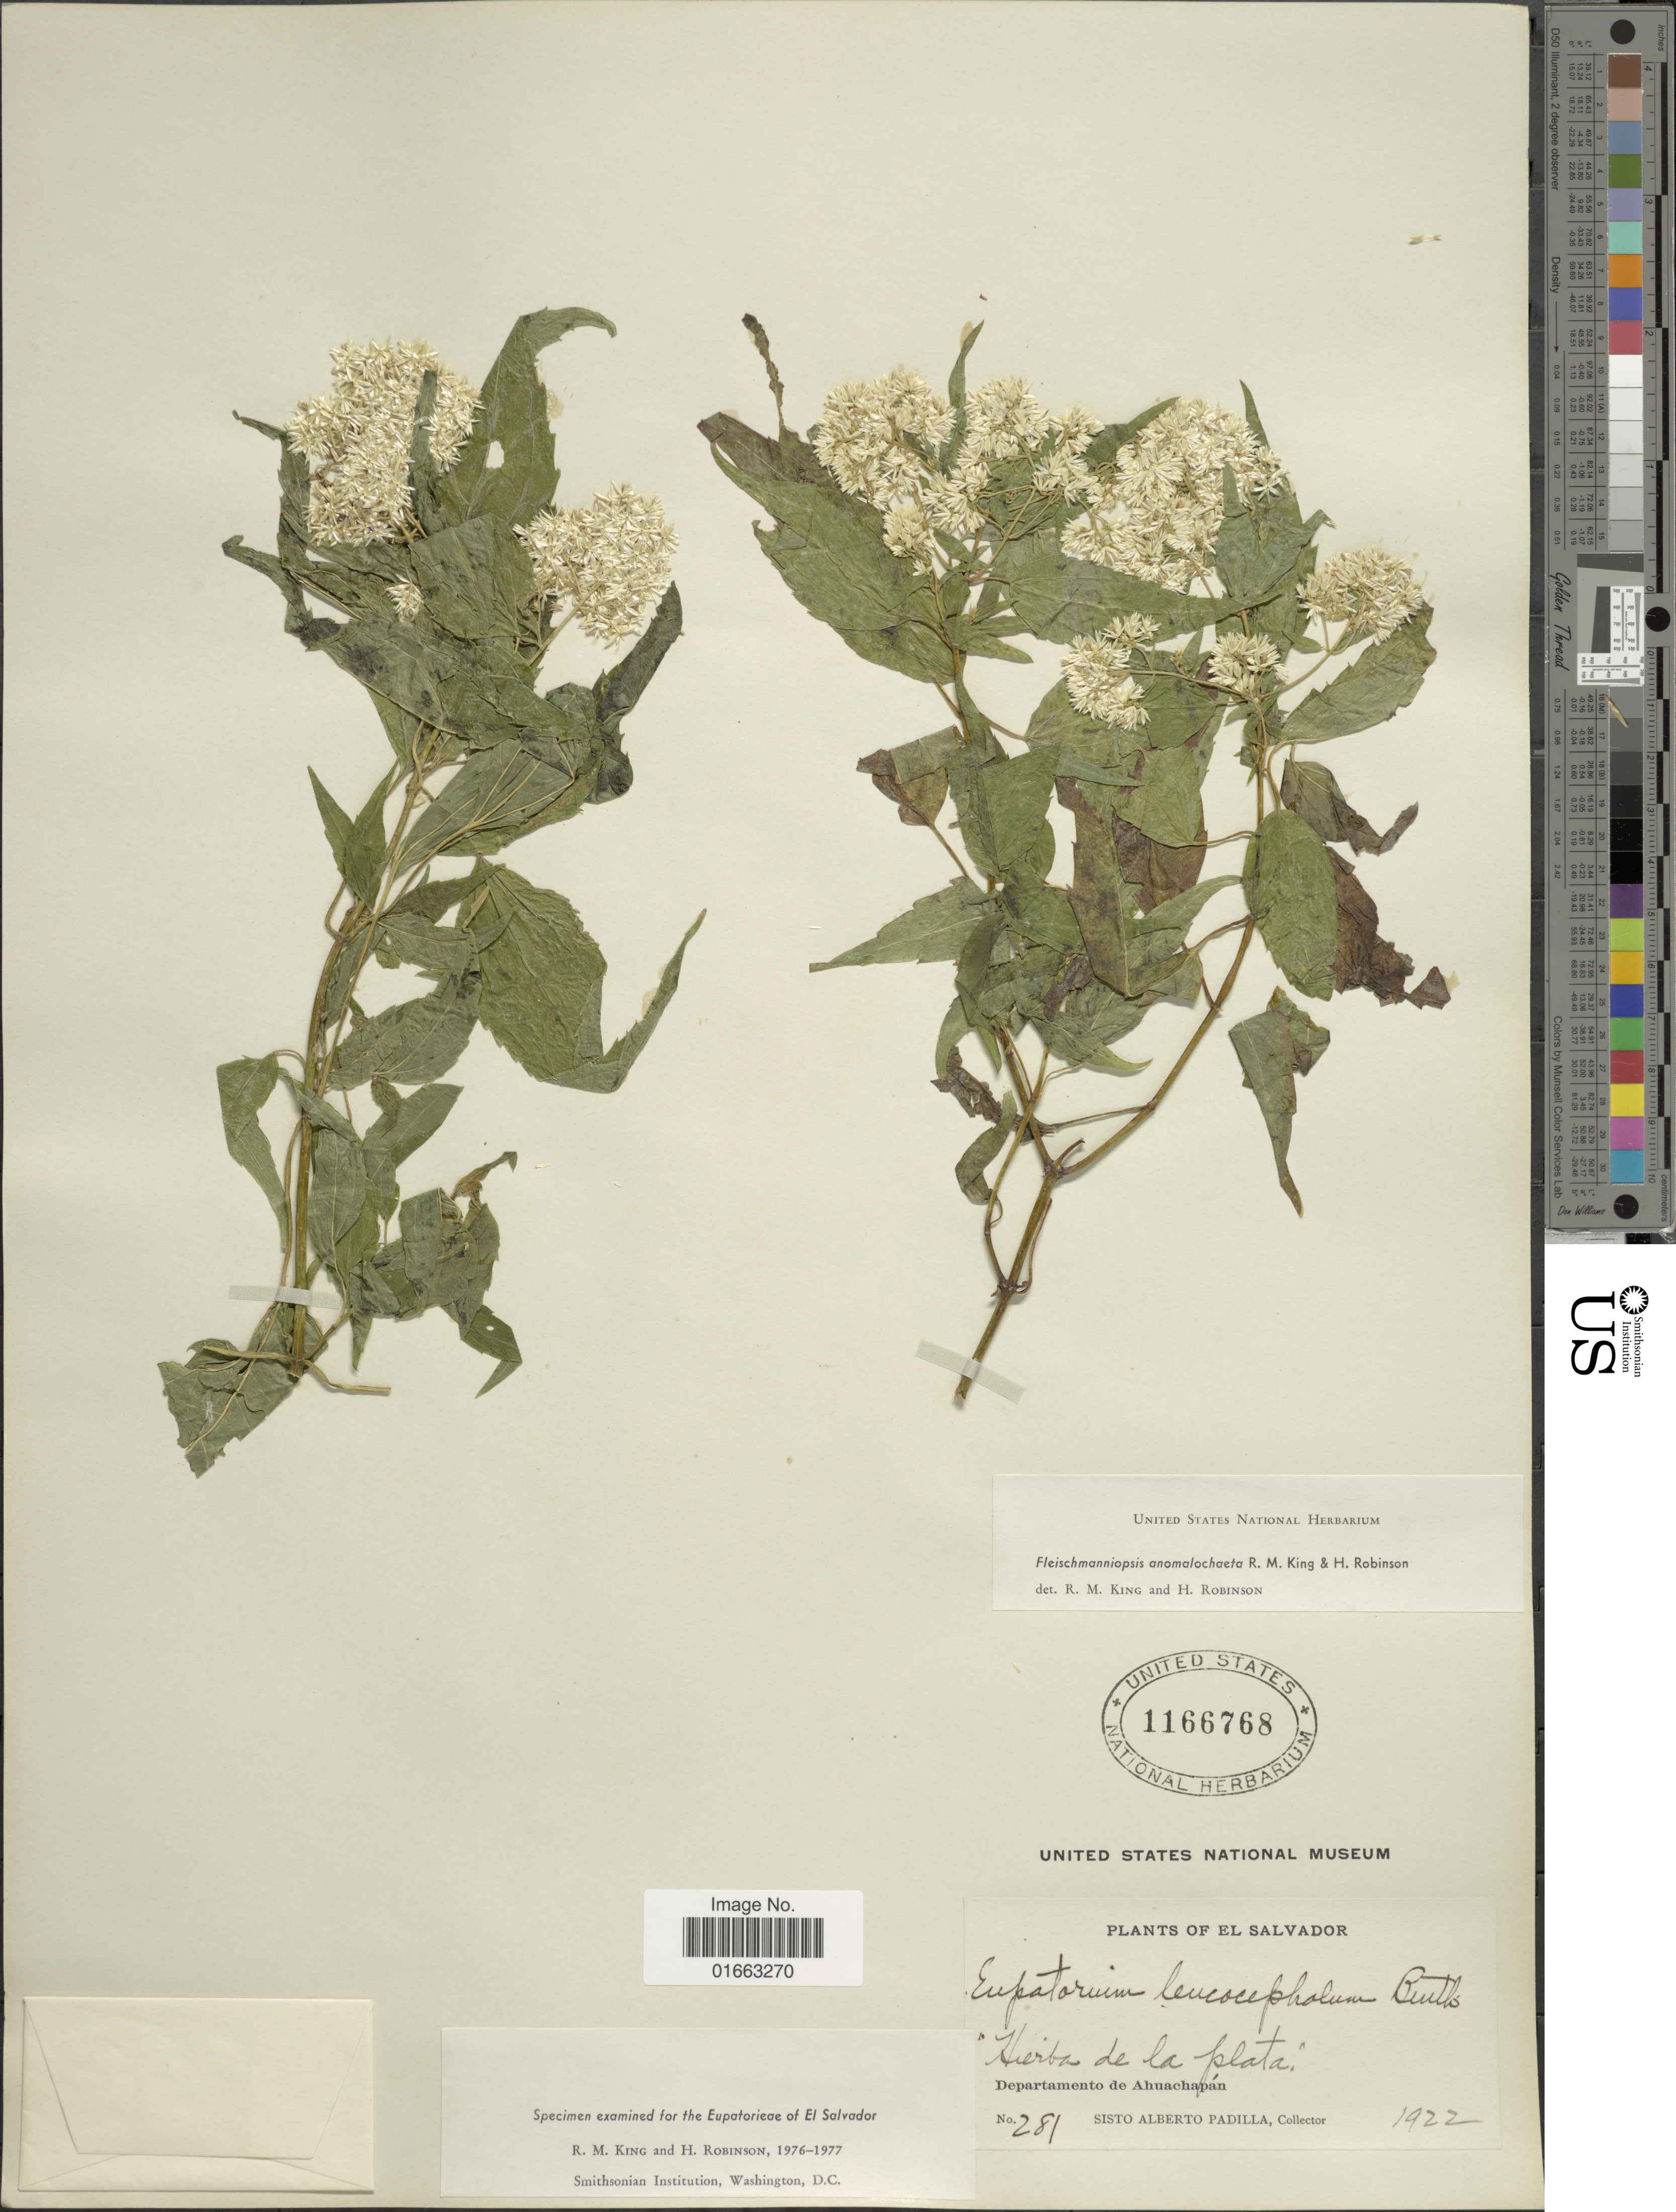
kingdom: Plantae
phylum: Tracheophyta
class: Magnoliopsida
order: Asterales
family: Asteraceae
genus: Fleischmanniopsis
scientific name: Fleischmanniopsis anomalochaeta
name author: R.M. King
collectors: S. A. Padilla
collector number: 281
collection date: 1922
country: El Salvador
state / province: Ahuachapan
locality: Hierba de la plata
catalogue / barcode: US 1166768